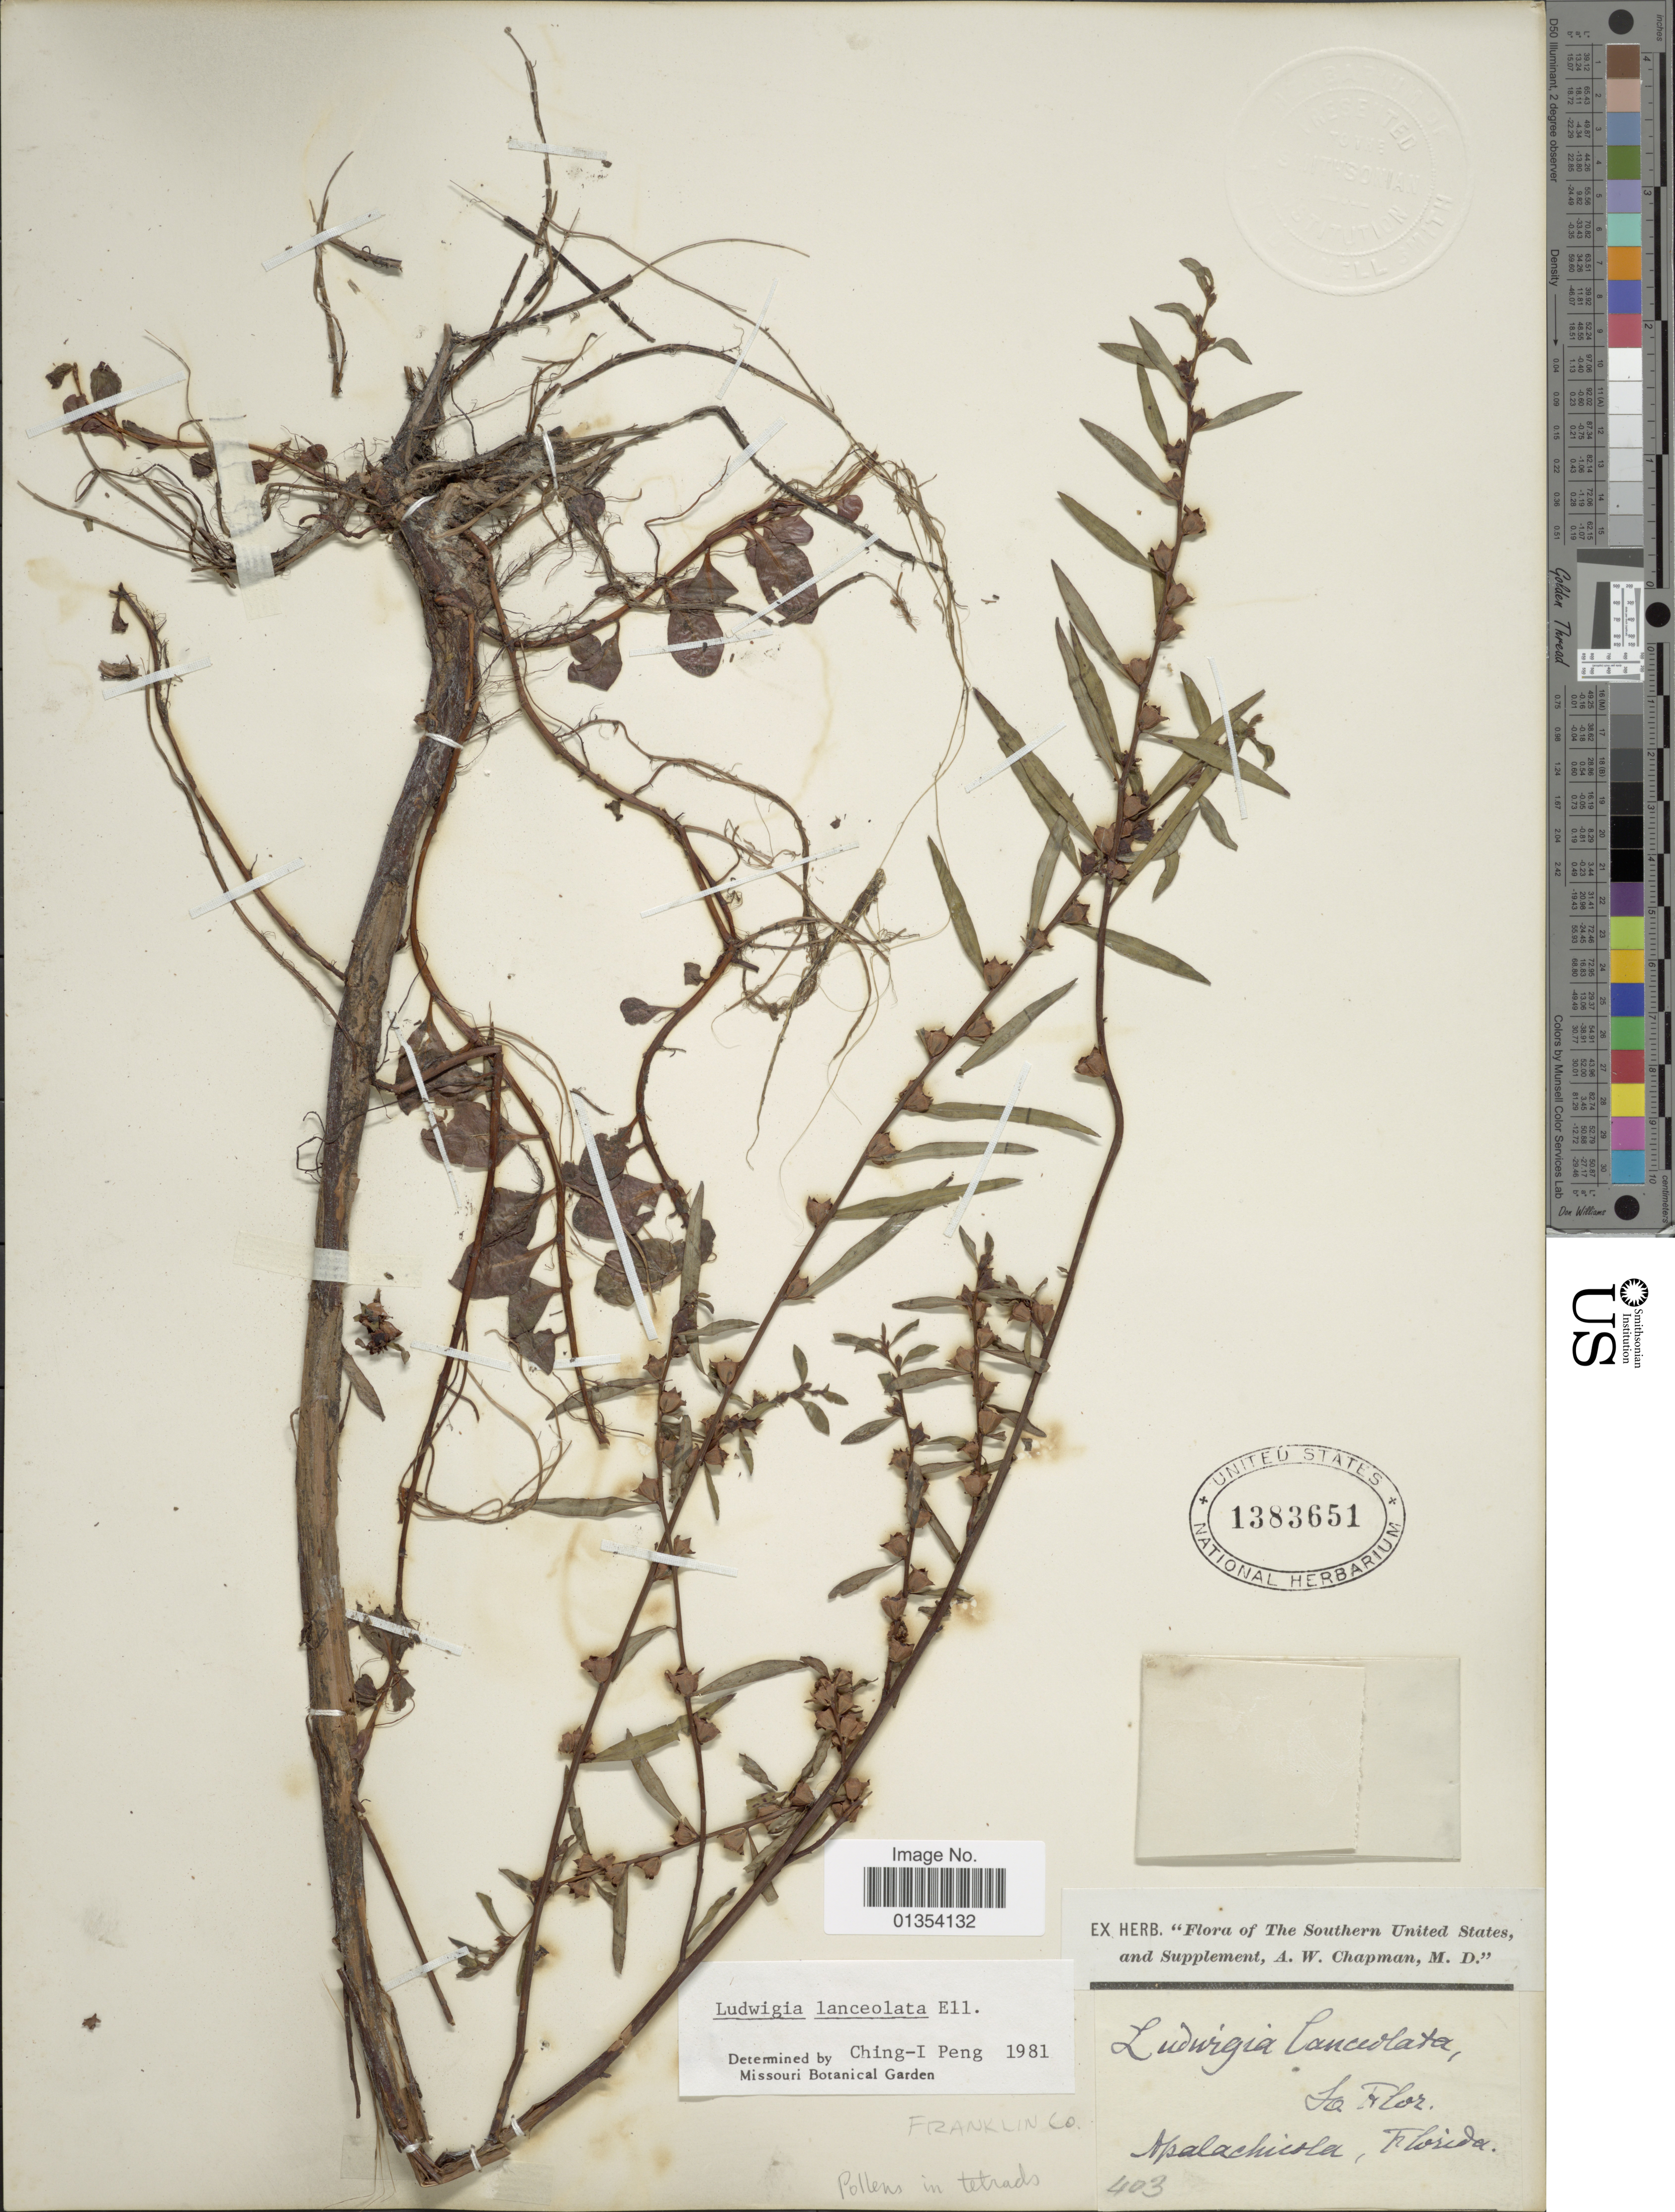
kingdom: Plantae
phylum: Tracheophyta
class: Magnoliopsida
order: Myrtales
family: Onagraceae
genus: Ludwigia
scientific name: Ludwigia lanceolata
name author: Elliott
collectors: A. W. Chapman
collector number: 403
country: United States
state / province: Florida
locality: Apalachicola, Franklin Co.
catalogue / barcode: US 1383651